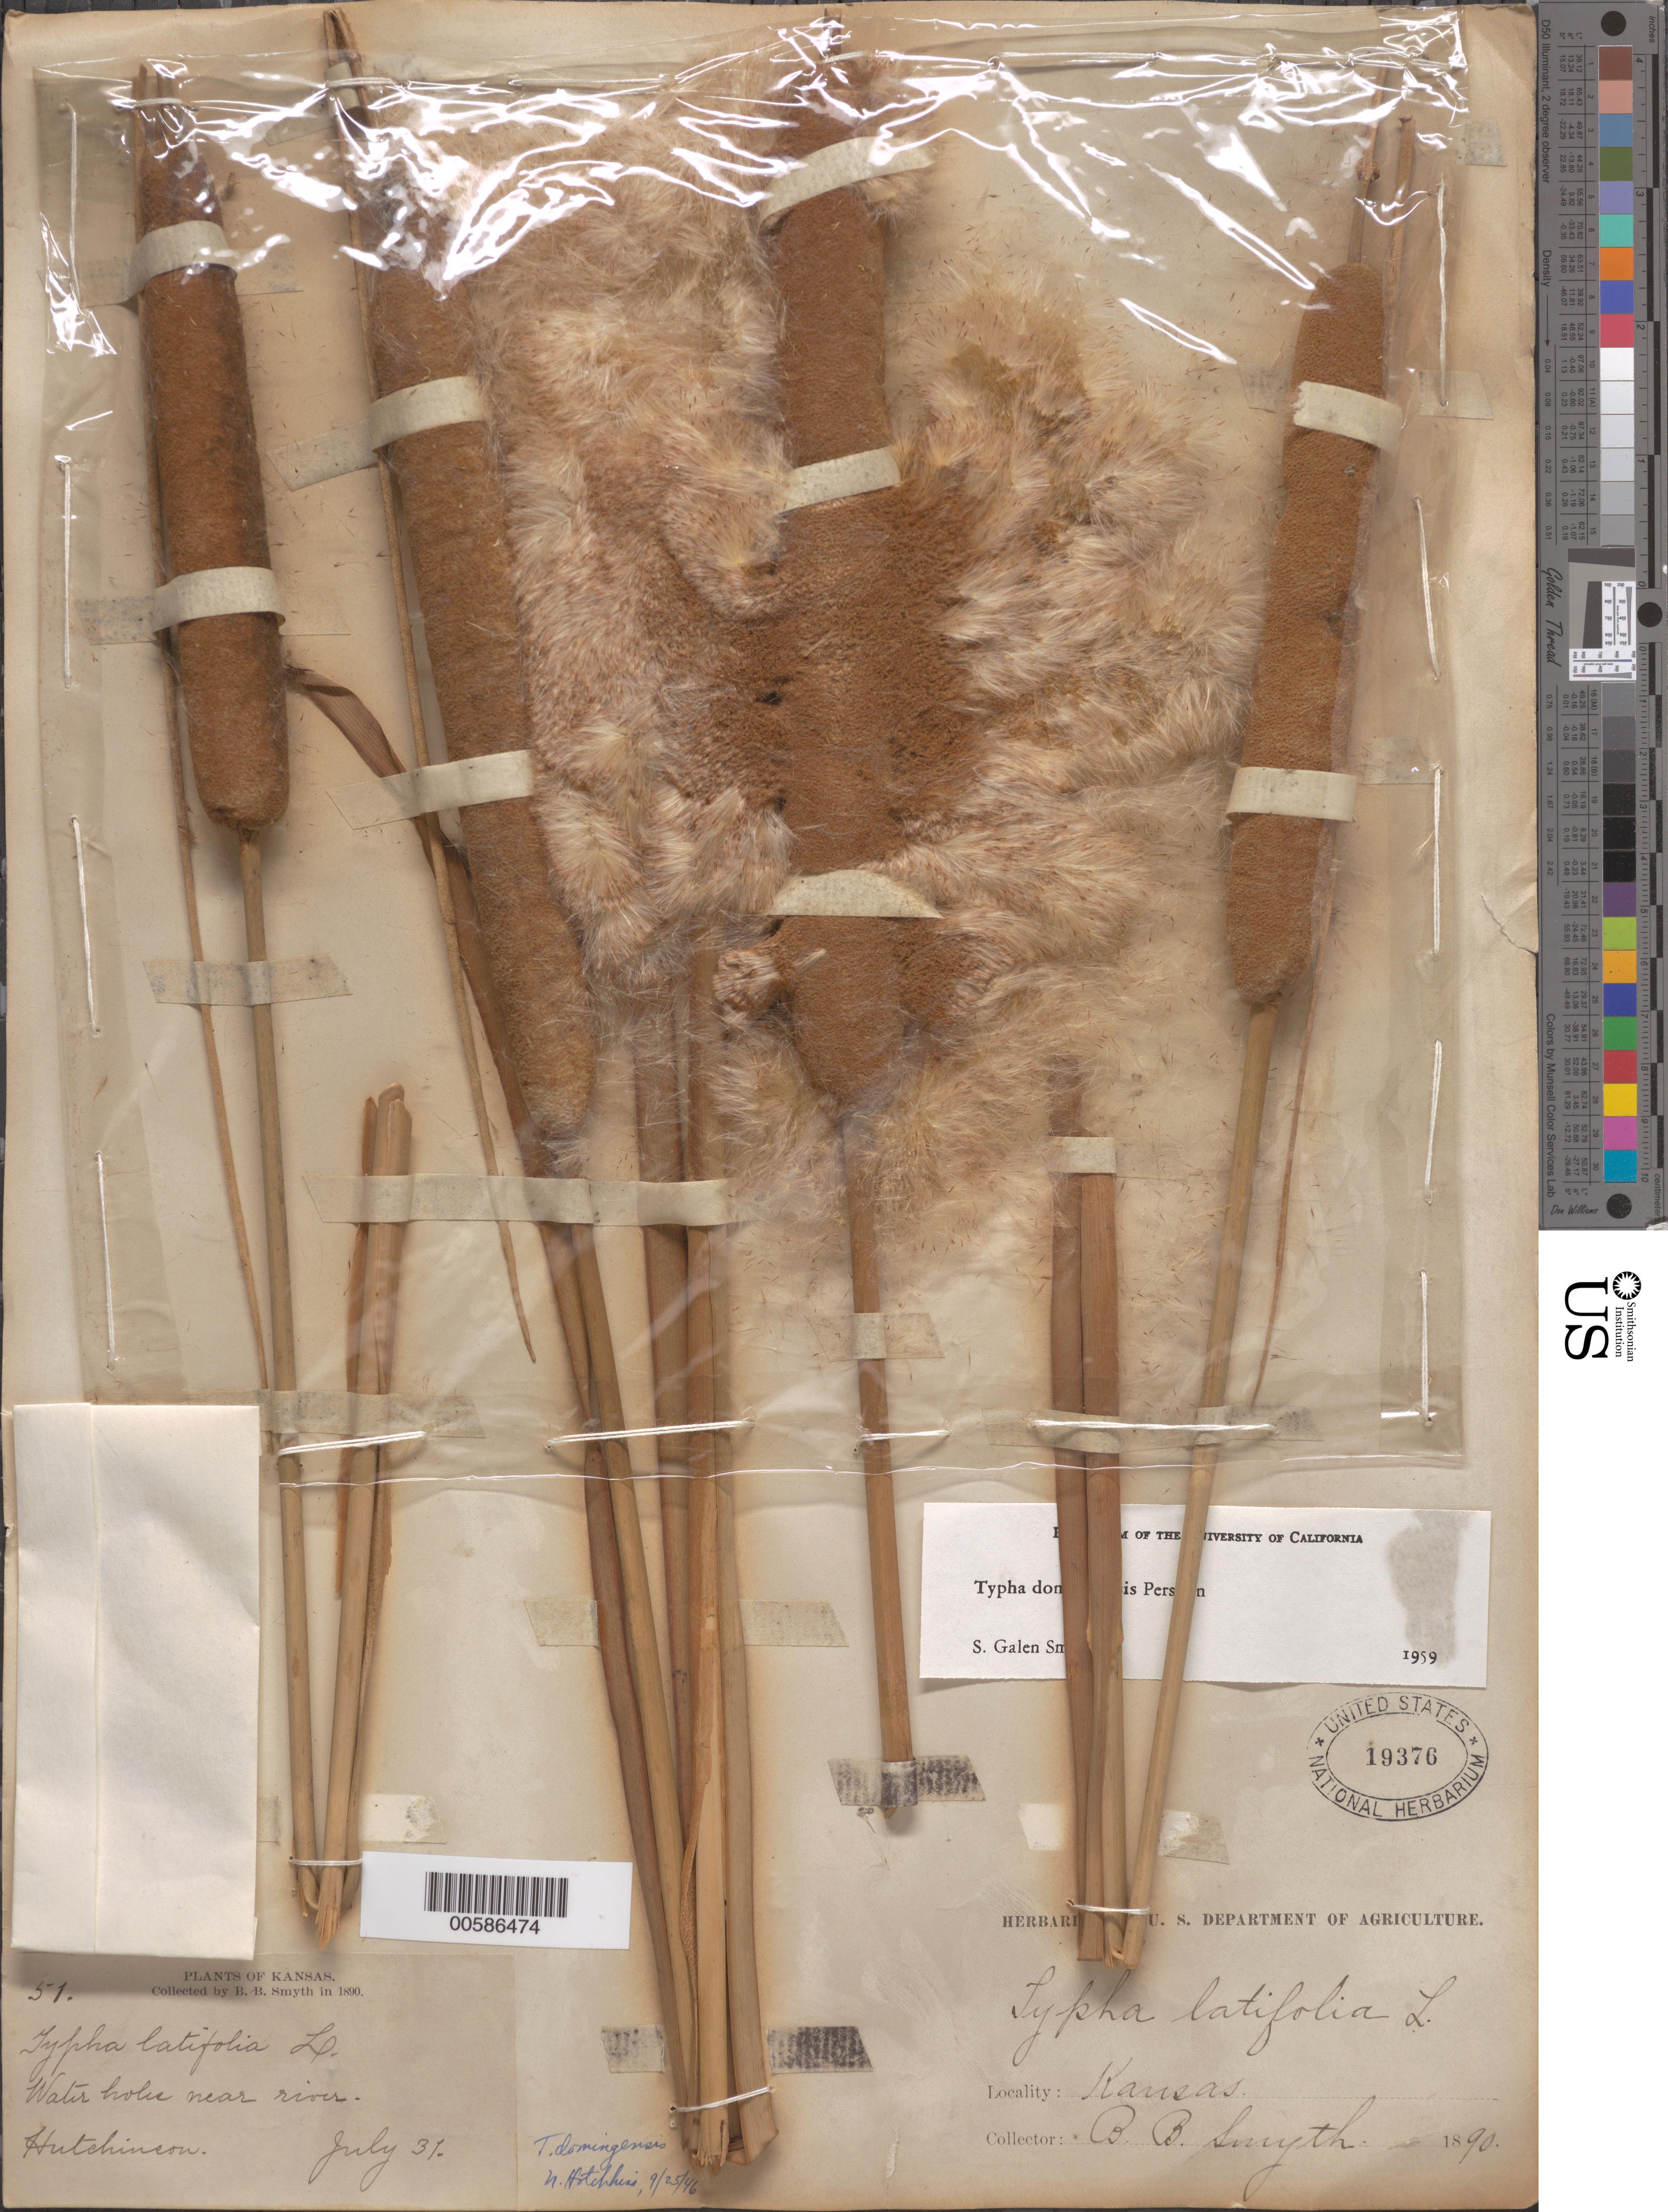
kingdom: Plantae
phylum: Tracheophyta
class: Liliopsida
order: Poales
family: Typhaceae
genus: Typha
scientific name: Typha domingensis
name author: Pers.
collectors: B. Smyth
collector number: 51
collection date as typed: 31 Jul 1890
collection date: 1890-07-31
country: United States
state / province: Kansas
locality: Hutchinson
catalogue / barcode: US 19376